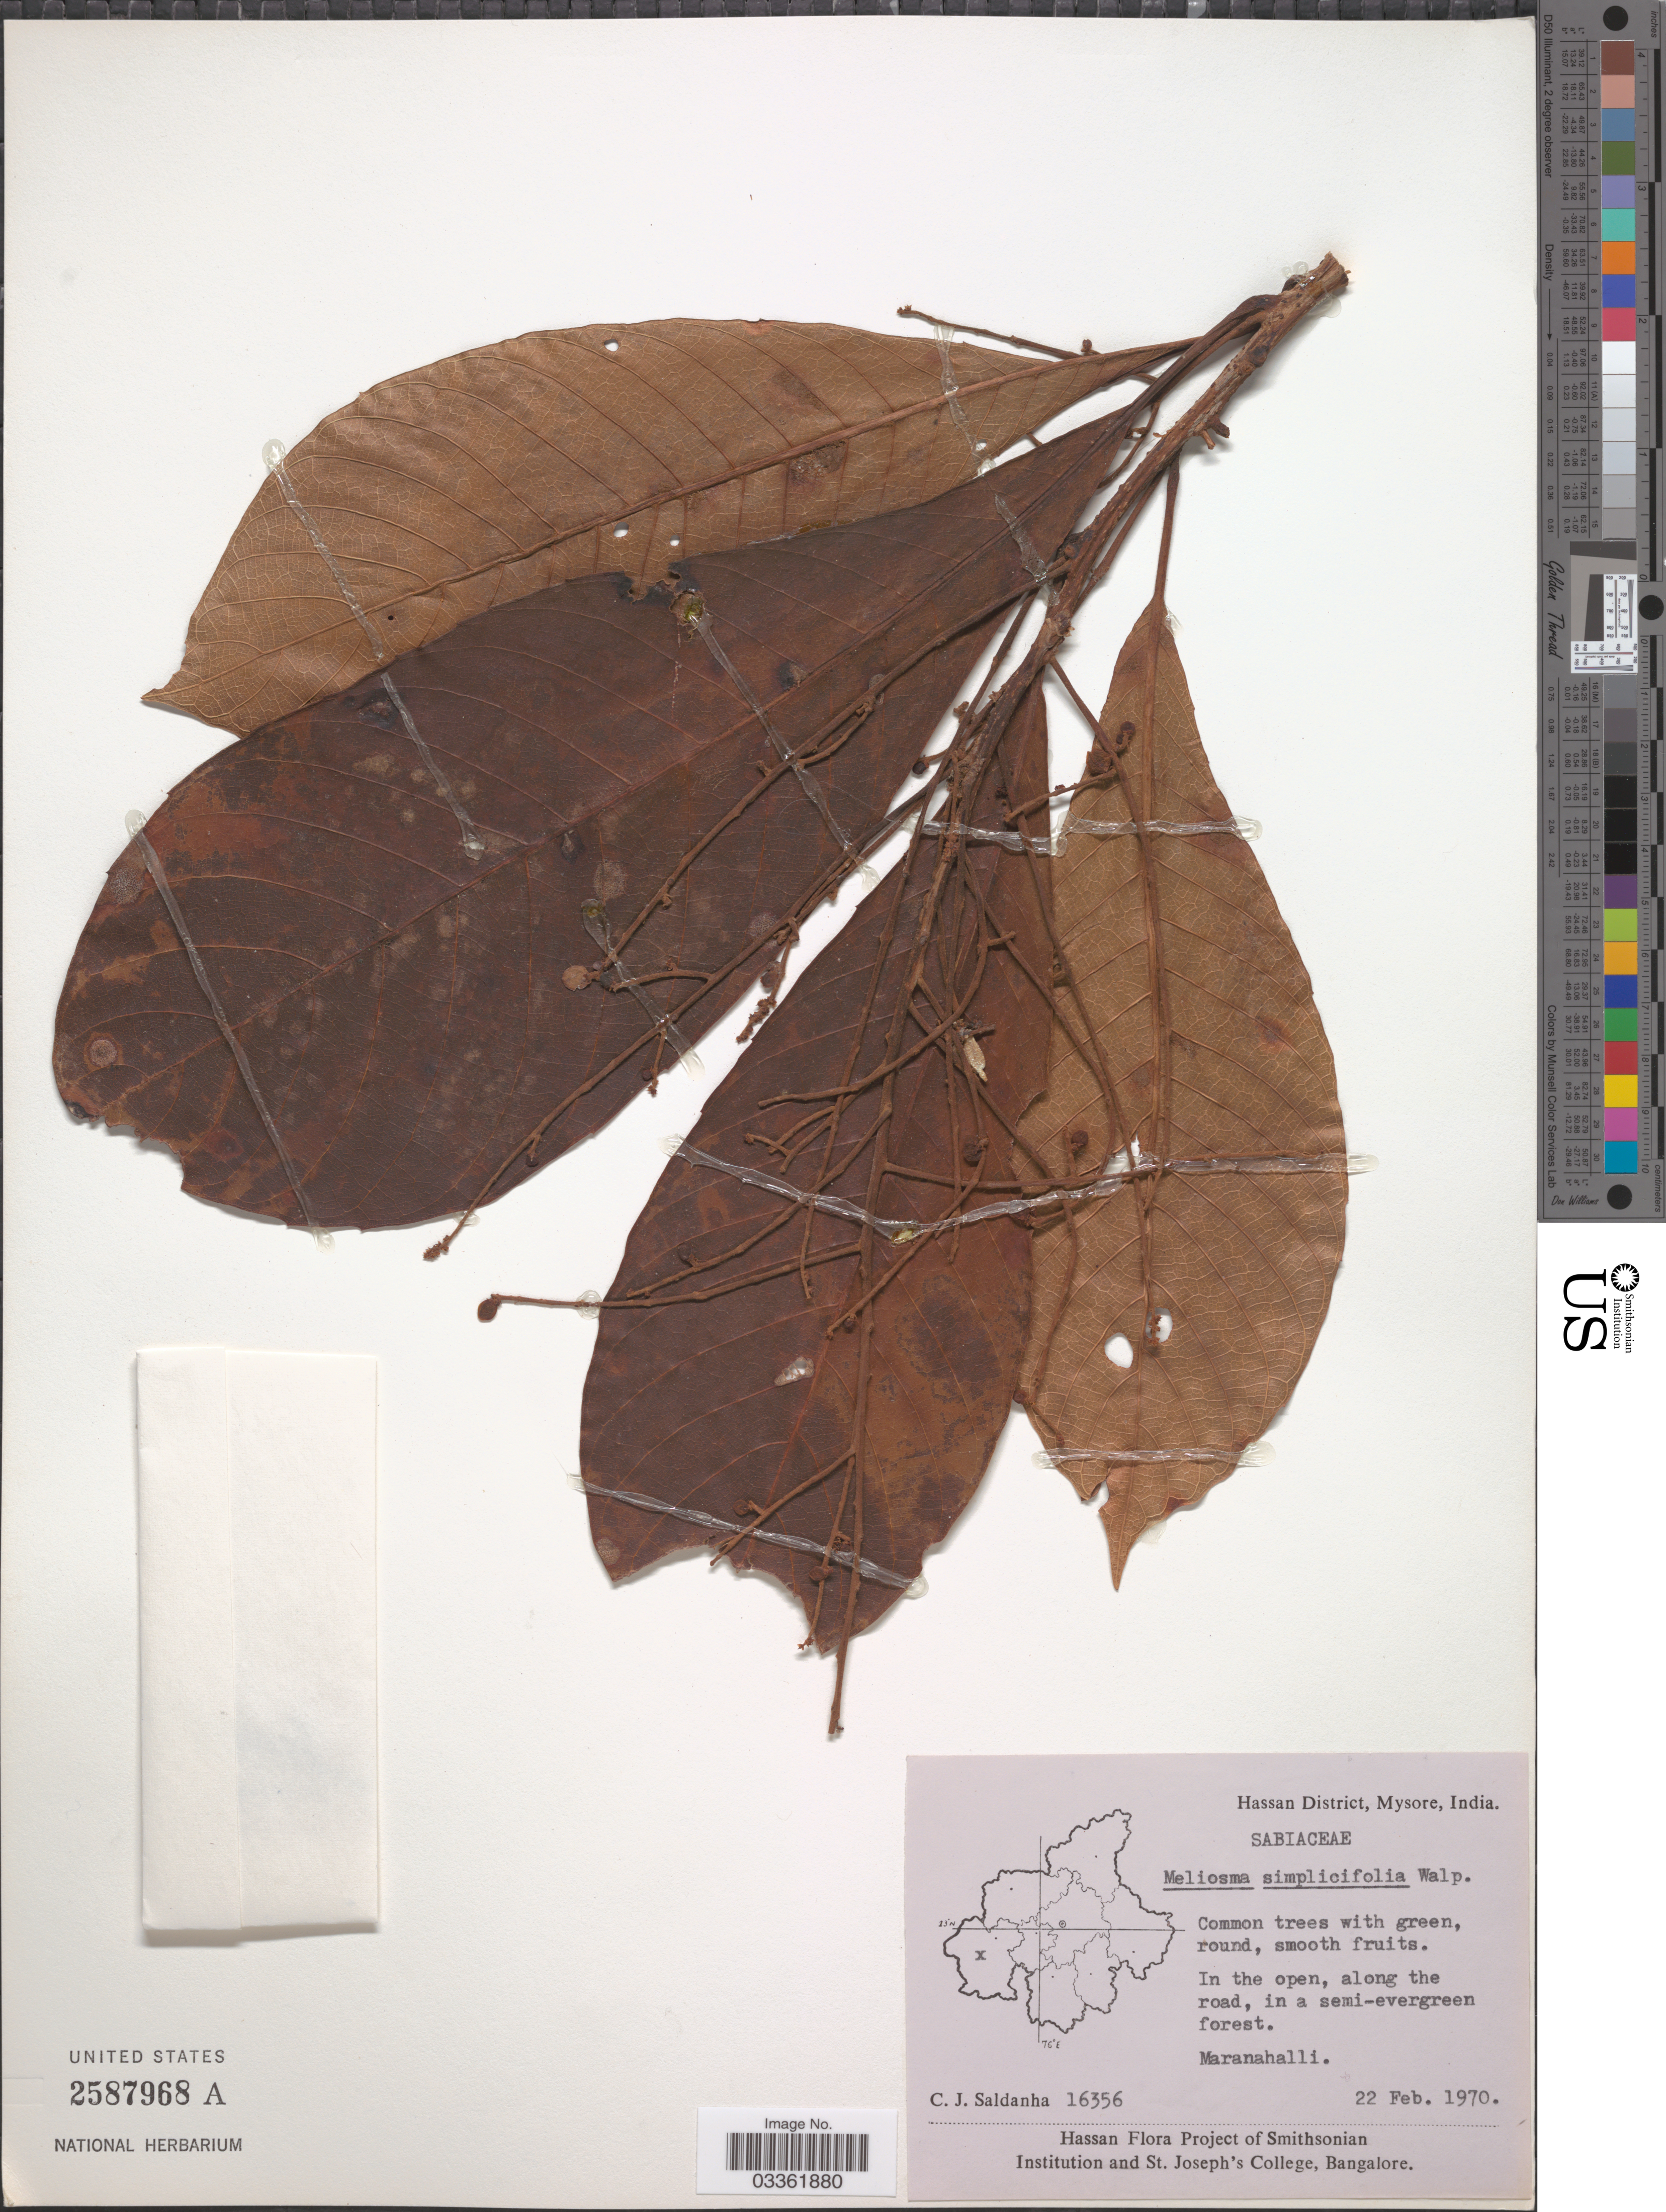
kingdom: Plantae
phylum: Tracheophyta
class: Magnoliopsida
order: Proteales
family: Sabiaceae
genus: Meliosma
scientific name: Meliosma simplicifolia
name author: (Roxb.) Walp.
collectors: C. J. Saldanha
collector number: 16356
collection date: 1970-02-22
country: India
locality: Hassan District, Mysore, Maranahalli.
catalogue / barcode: US 2587968A